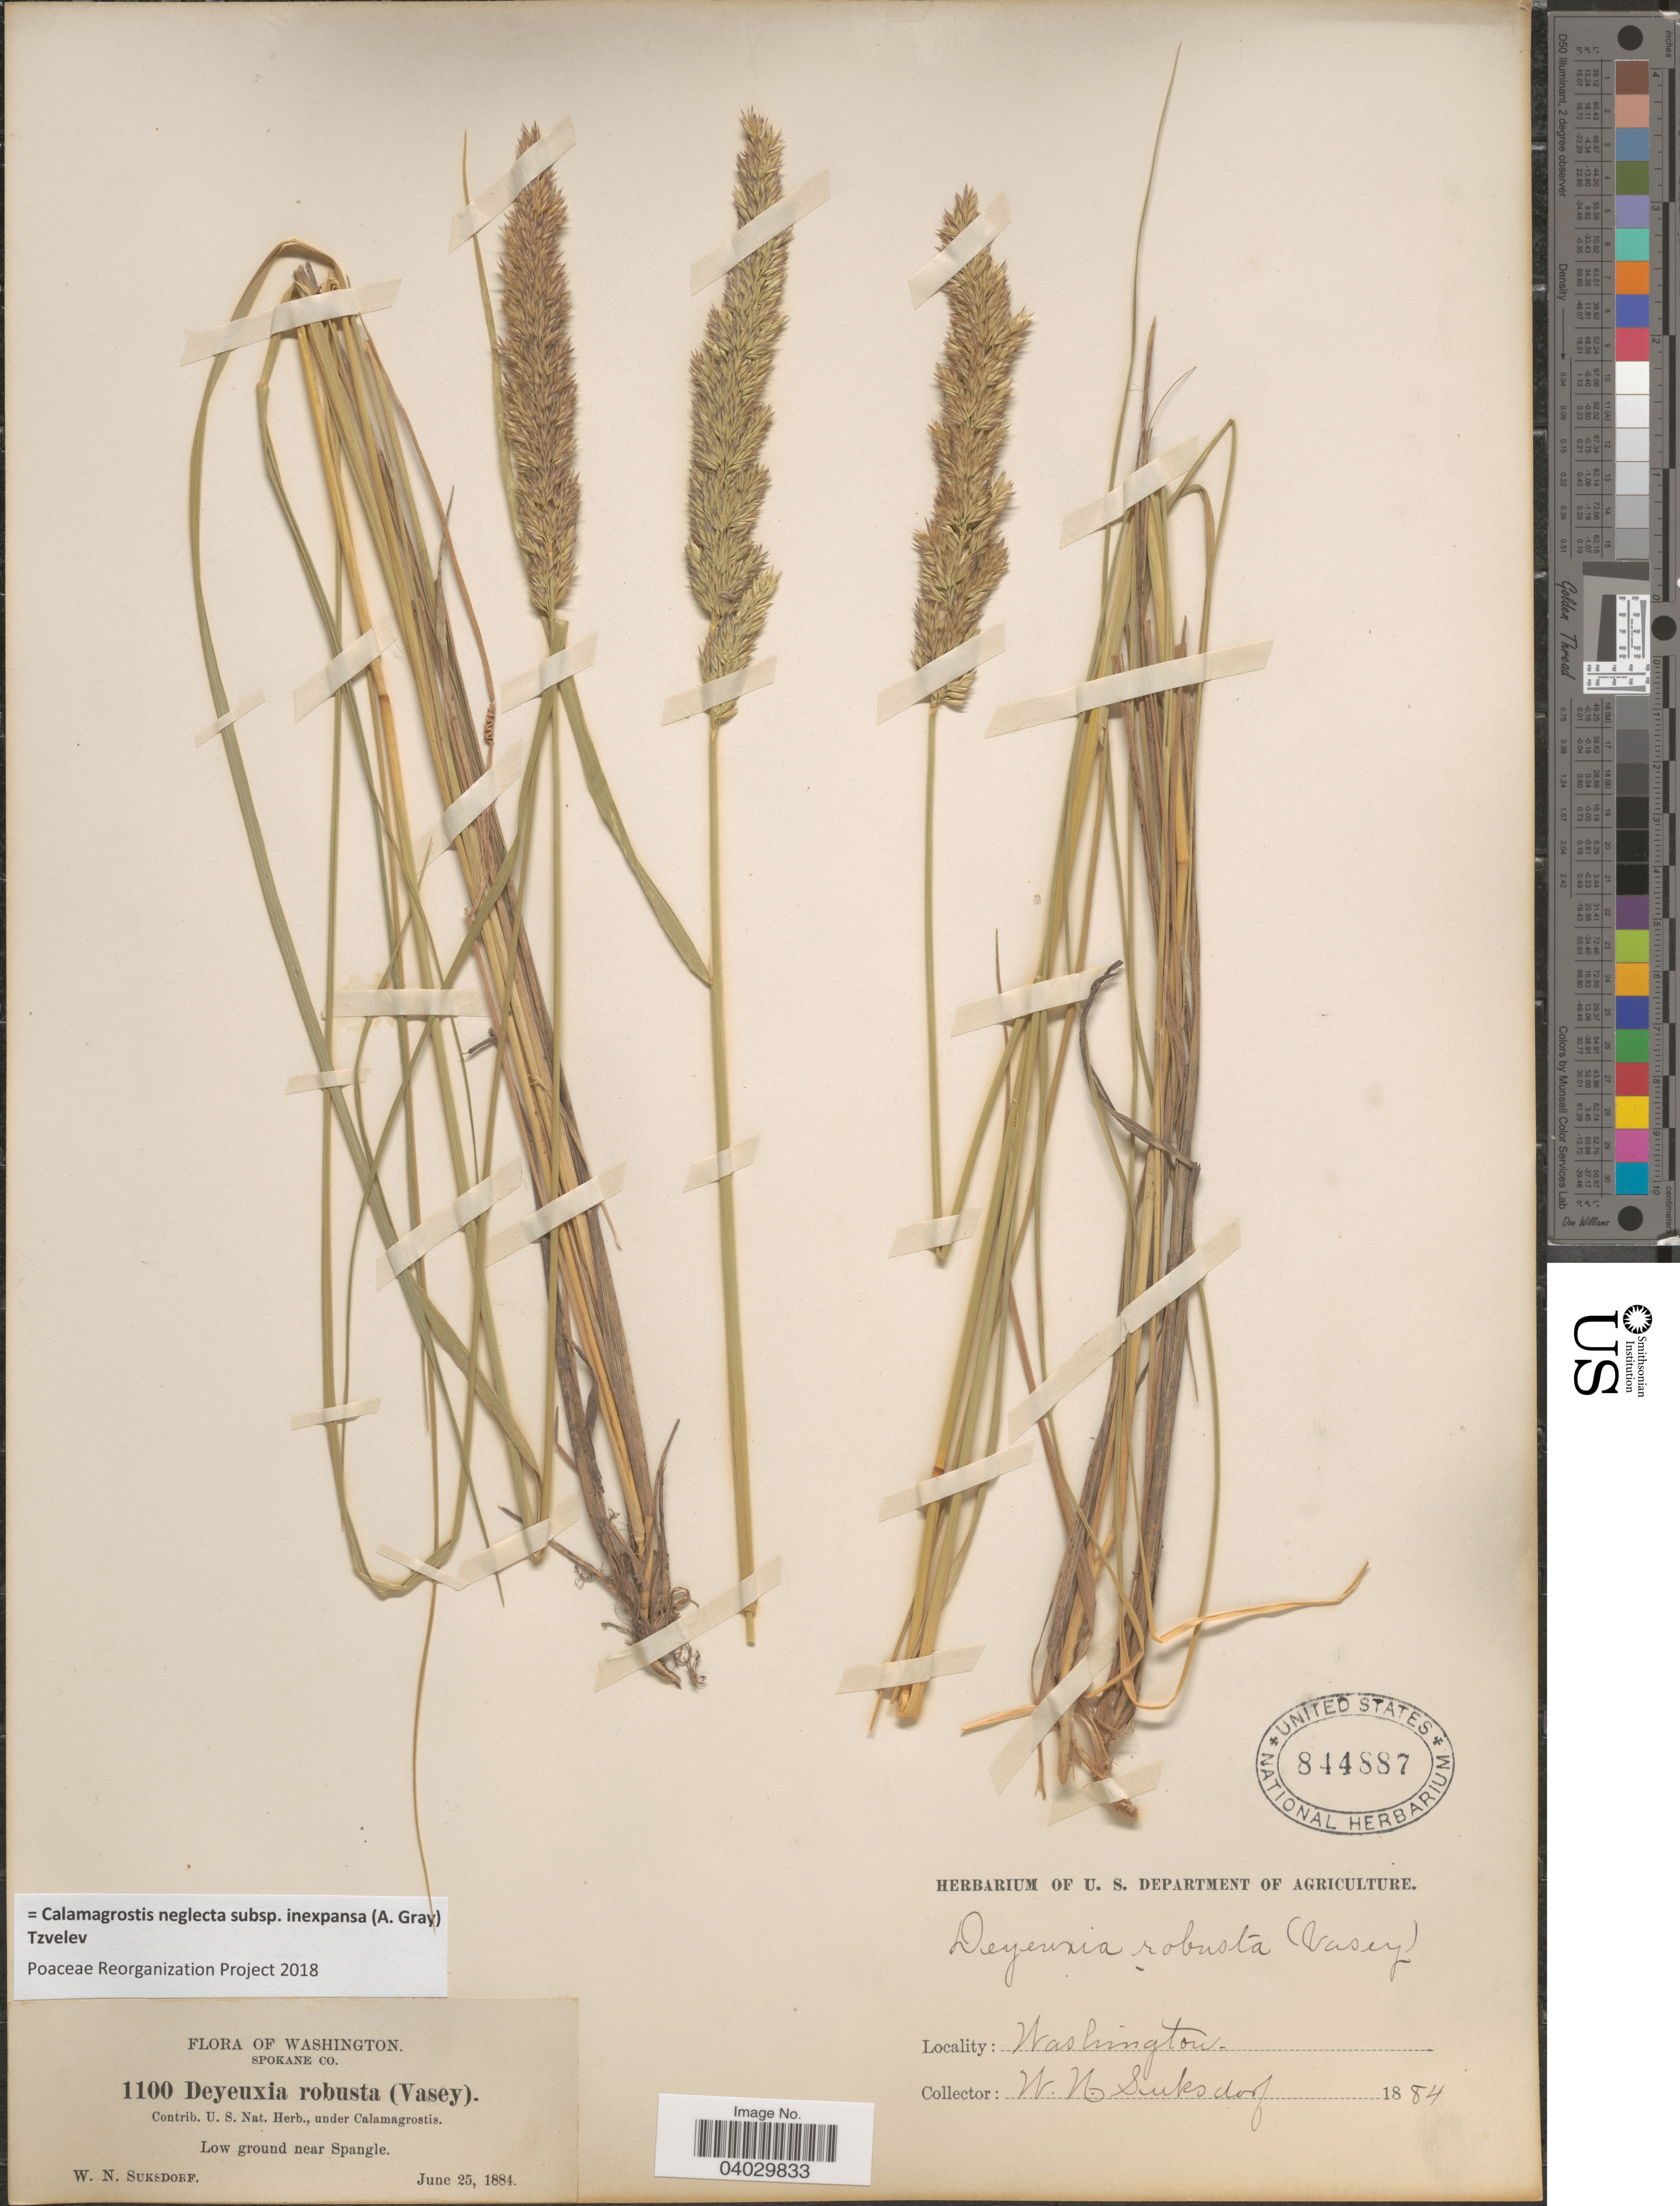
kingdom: Plantae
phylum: Tracheophyta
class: Liliopsida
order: Poales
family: Poaceae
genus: Calamagrostis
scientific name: Calamagrostis neglecta subsp. inexpansa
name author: (A. Gray) Tzvelev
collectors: W. N. Suksdorf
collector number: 1100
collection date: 1884-06-25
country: United States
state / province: Washington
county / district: Spokane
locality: Spokane Co. Low ground near Spangle.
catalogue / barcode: US 844887